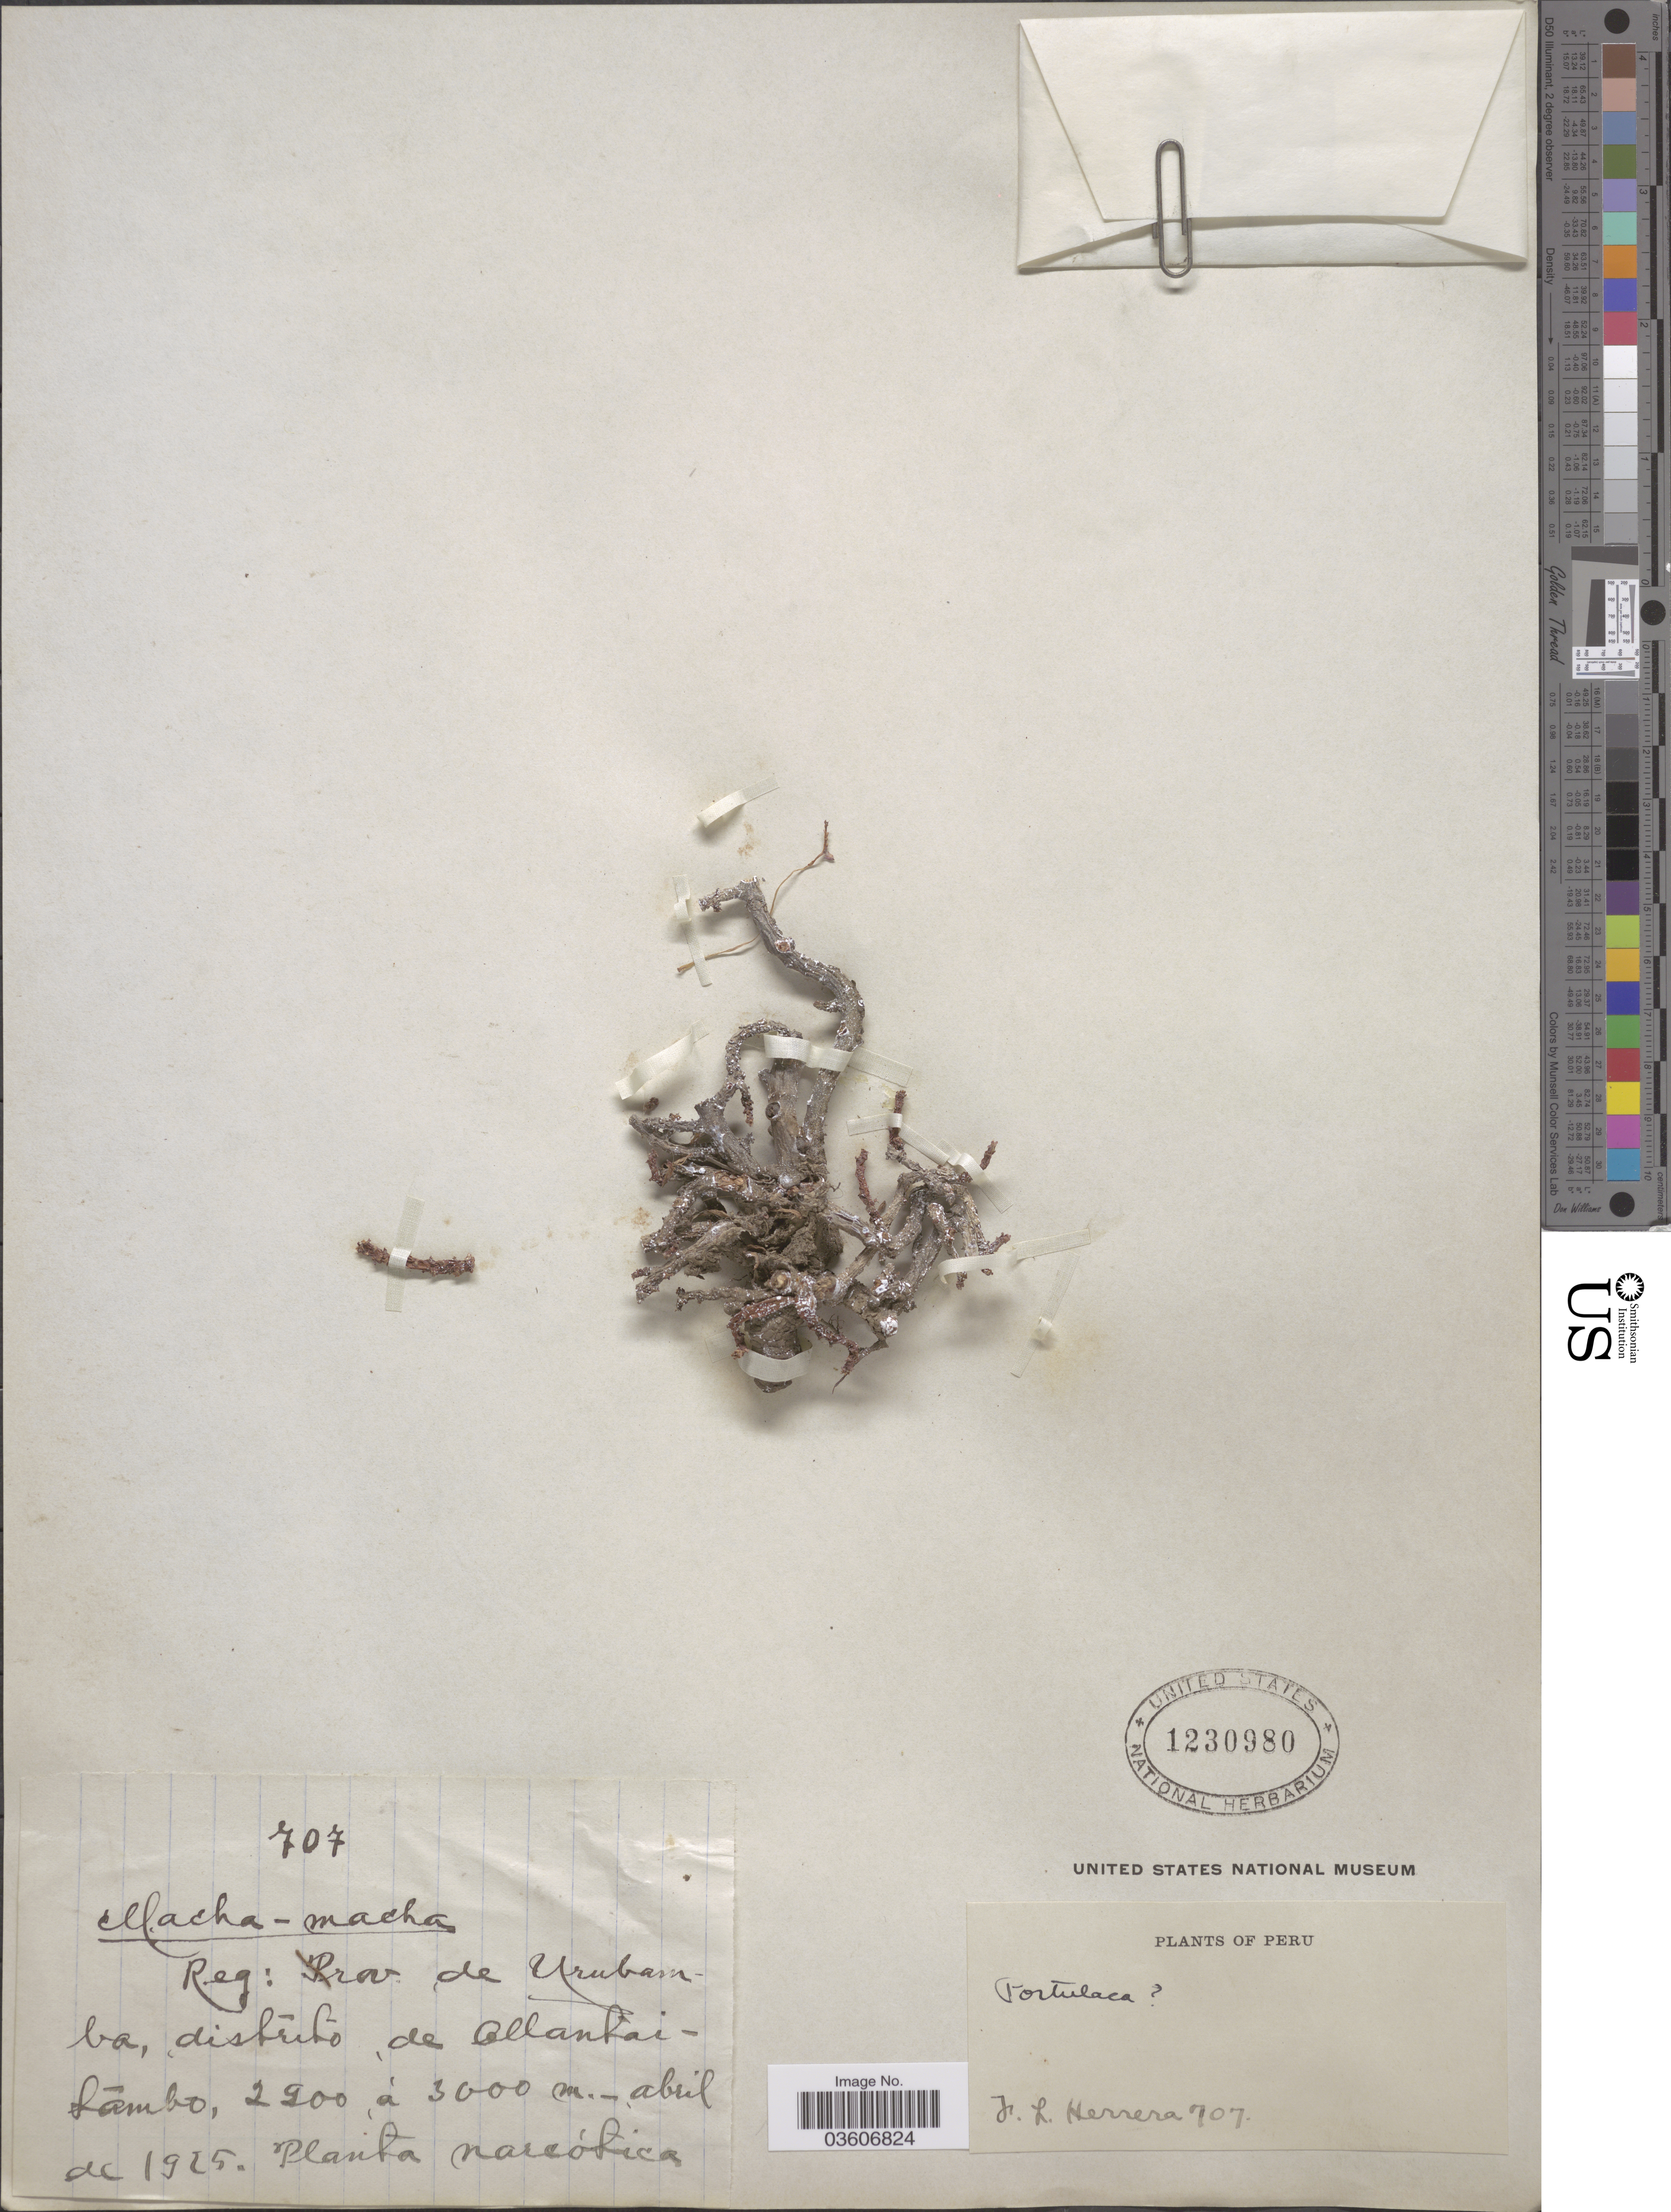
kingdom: Plantae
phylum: Tracheophyta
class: Magnoliopsida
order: Caryophyllales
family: Portulacaceae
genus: Portulaca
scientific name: Portulaca sp.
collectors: F. L. Herrera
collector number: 707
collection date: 1925-04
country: Peru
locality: Reg: Prov. de Urubamba, distrito de Ollantaitambo.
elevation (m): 2900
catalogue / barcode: US 1230980